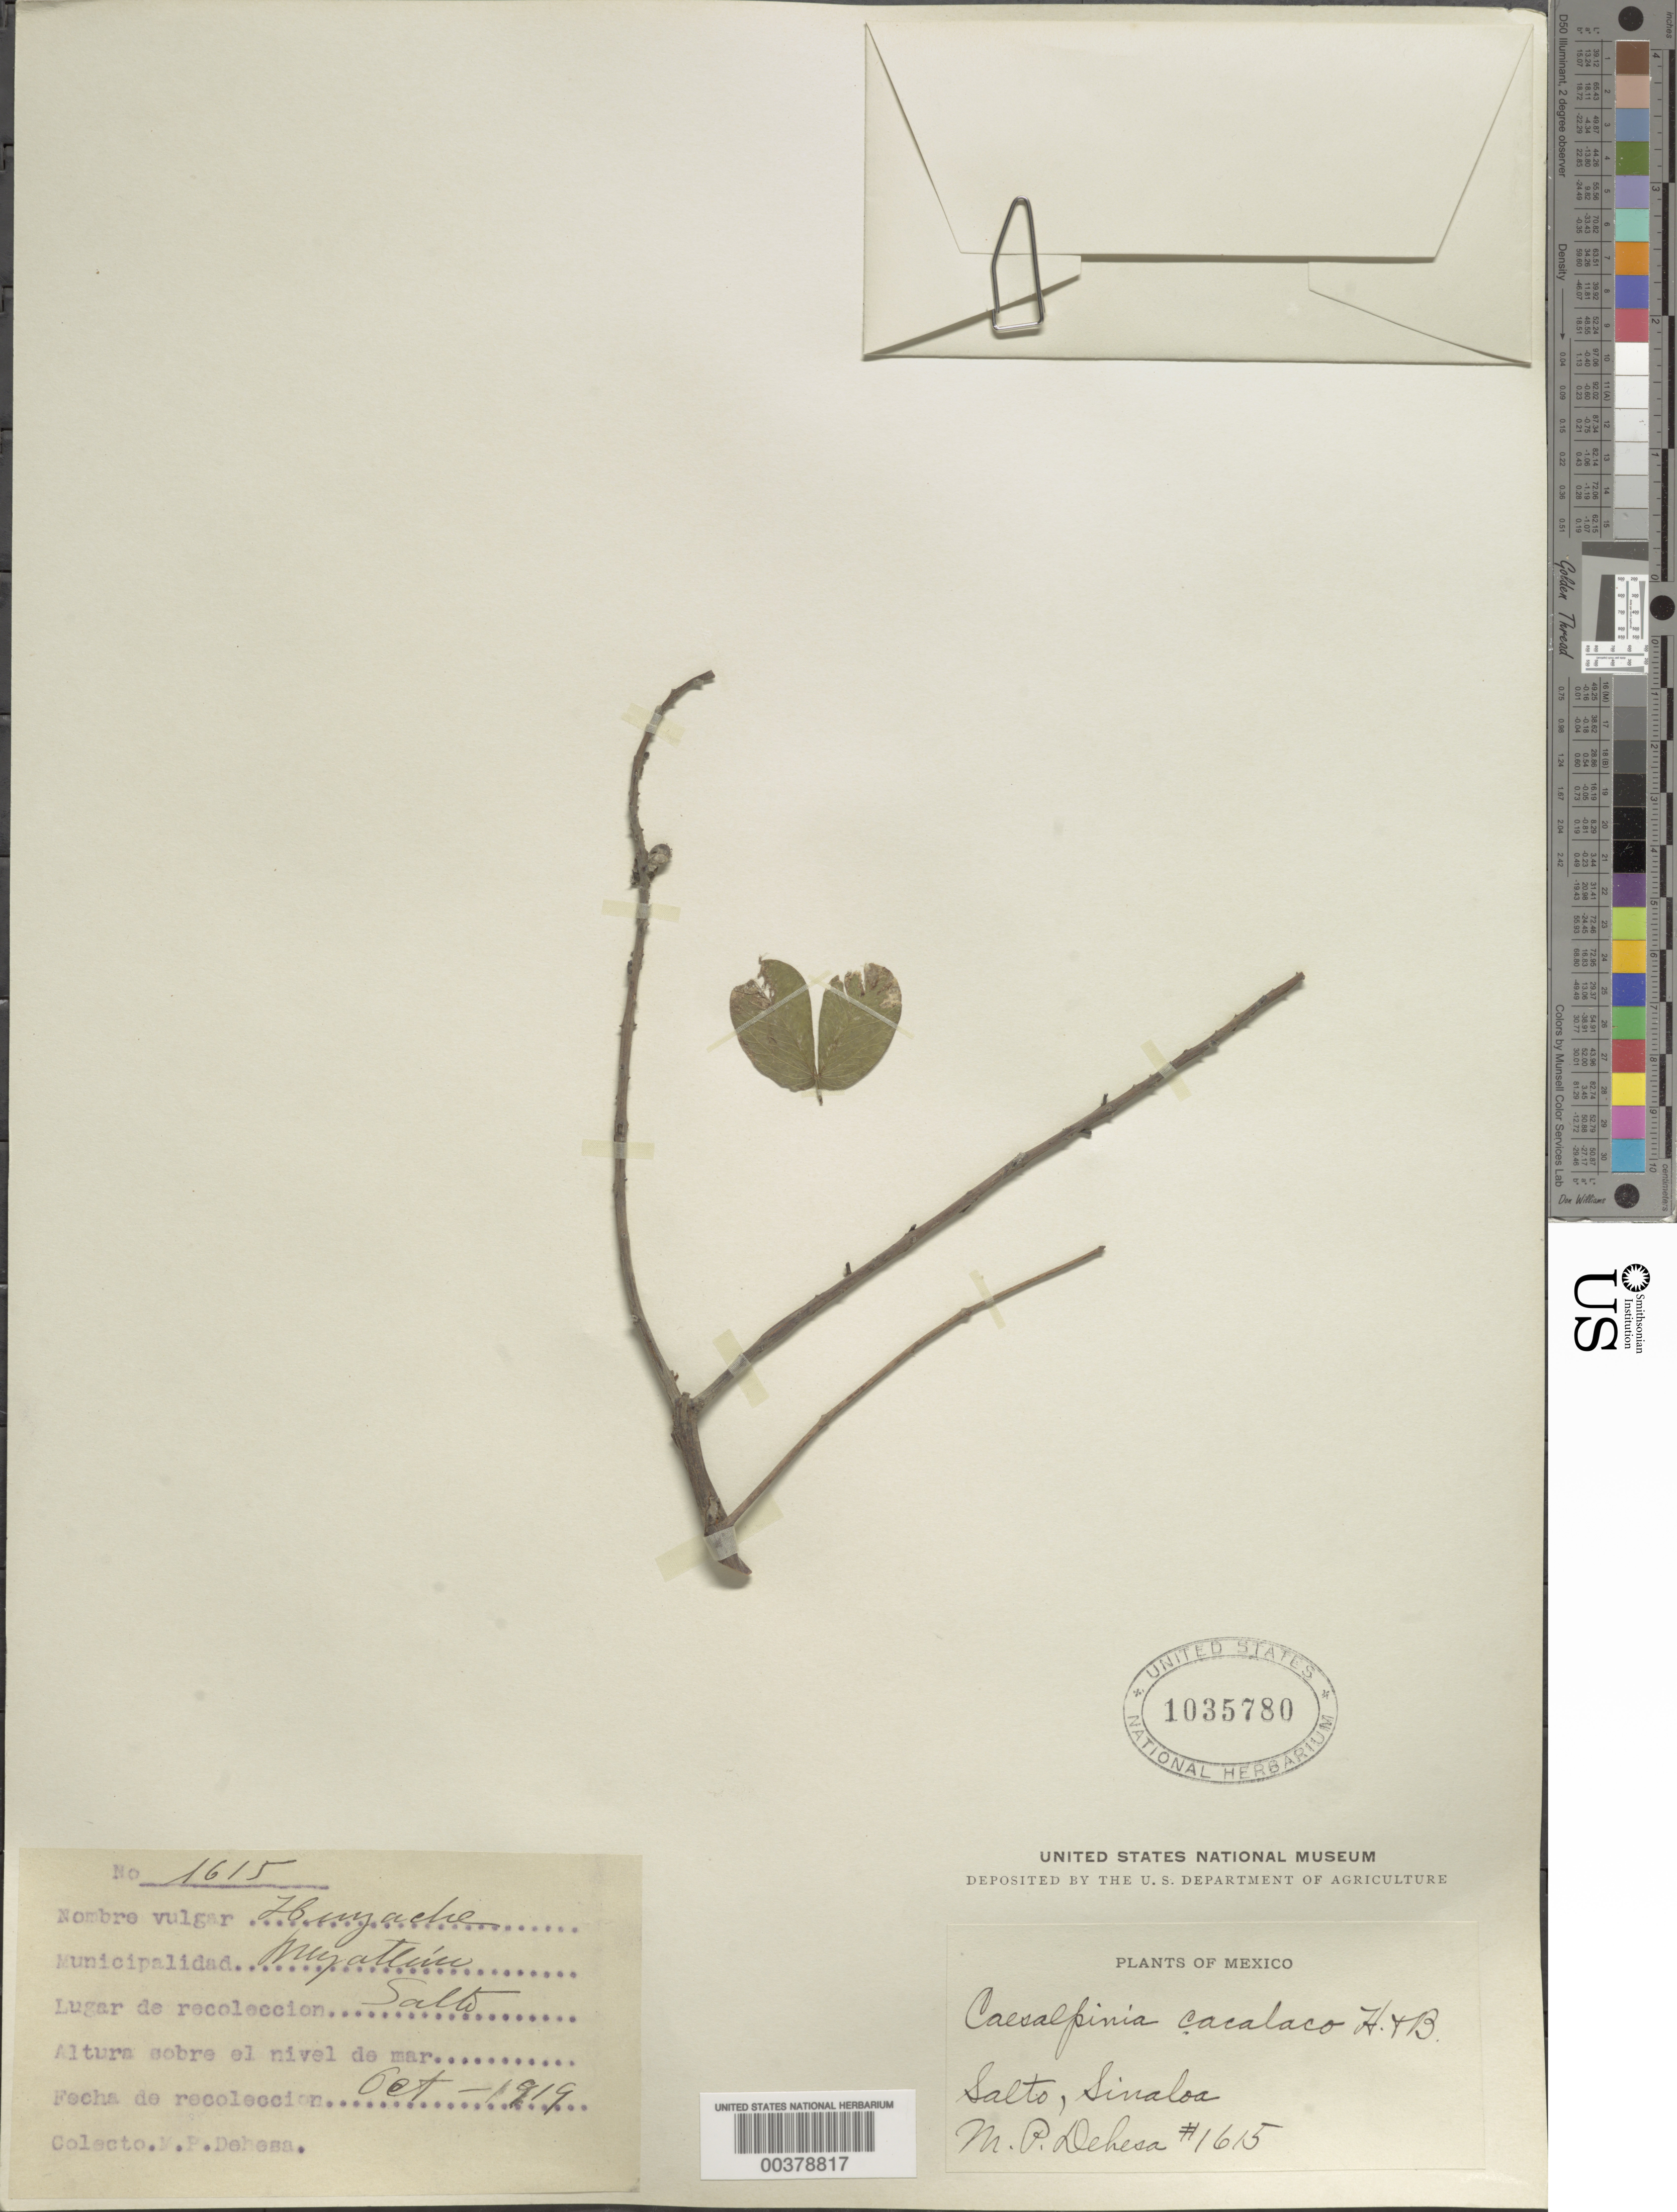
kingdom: Plantae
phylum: Tracheophyta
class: Magnoliopsida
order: Fabales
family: Fabaceae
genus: Tara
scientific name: Tara cacalaco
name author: (Bonpl.) Molinari & Sánchez Och.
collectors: M. Dehesa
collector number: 1615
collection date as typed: Oct 1919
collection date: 1919-10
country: Mexico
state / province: Sinaloa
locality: Salta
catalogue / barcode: US 1035780